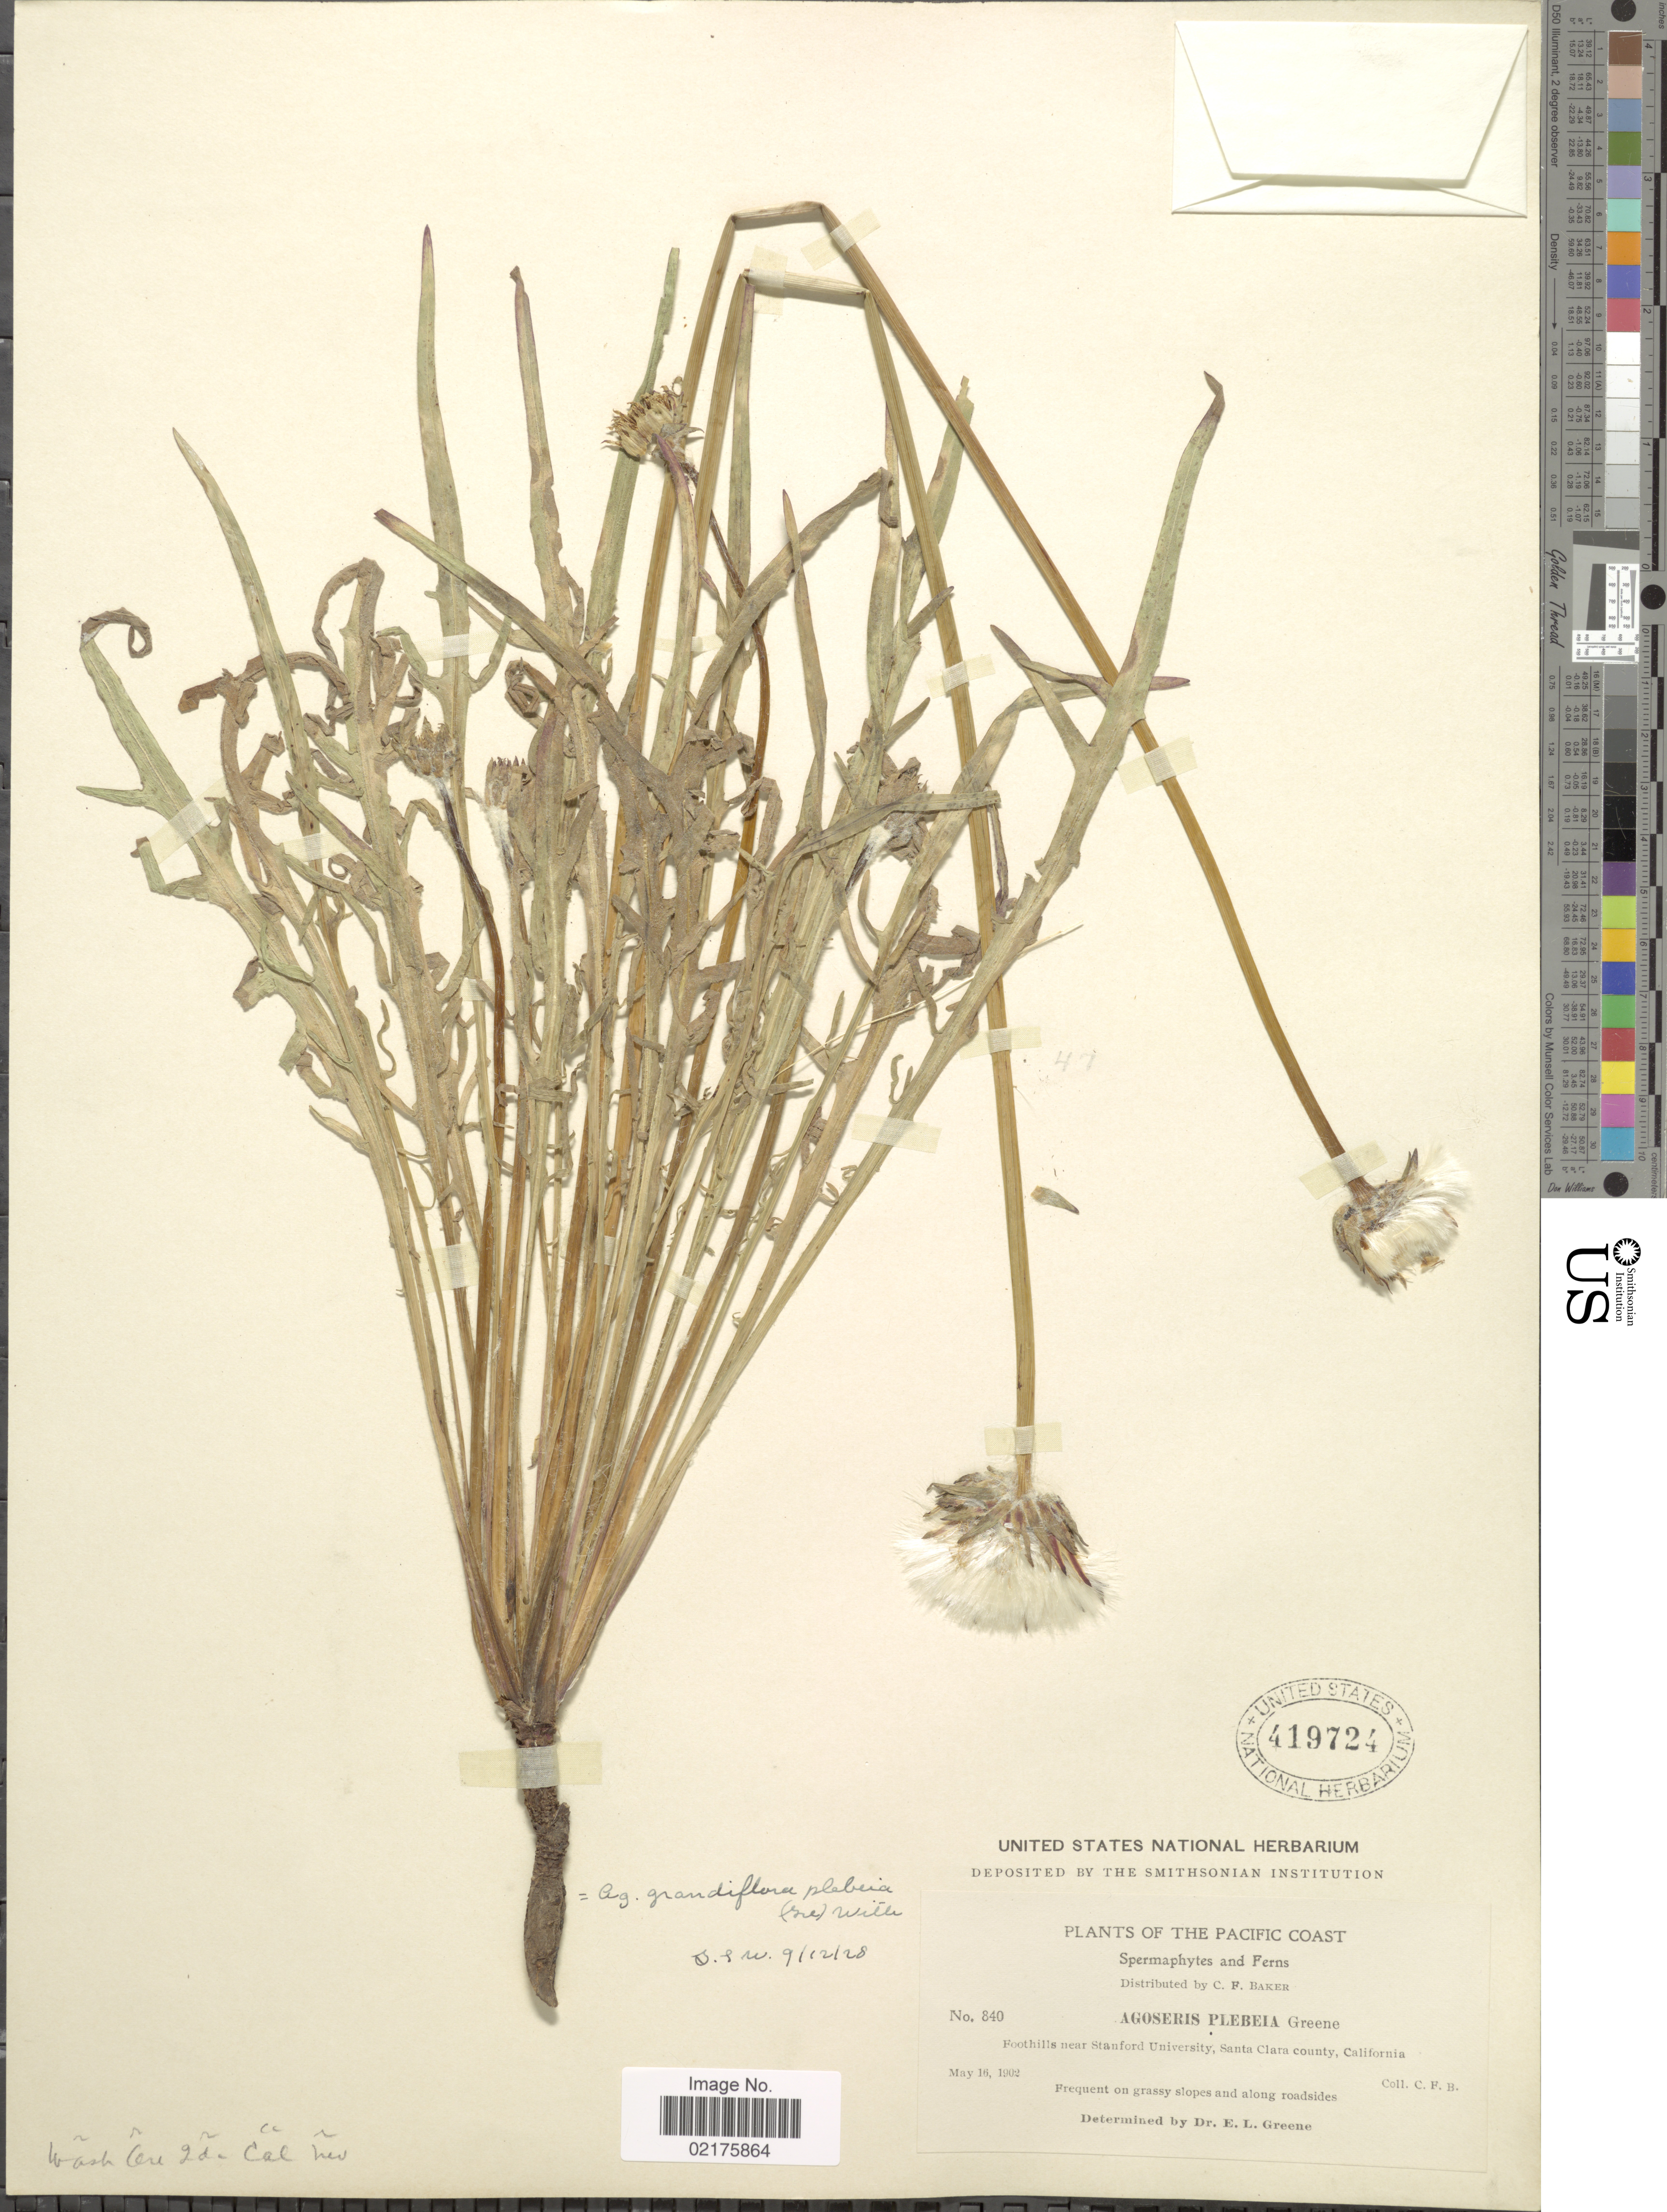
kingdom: Plantae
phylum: Tracheophyta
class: Magnoliopsida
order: Asterales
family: Asteraceae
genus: Agoseris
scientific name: Agoseris grandiflora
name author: (Nutt.) Greene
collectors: C. F. Baker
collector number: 840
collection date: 1902-05-16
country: United States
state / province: California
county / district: Santa Clara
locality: The Pacific Coast, Foothills near Stanford University, Santa Clara county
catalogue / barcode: US 419724